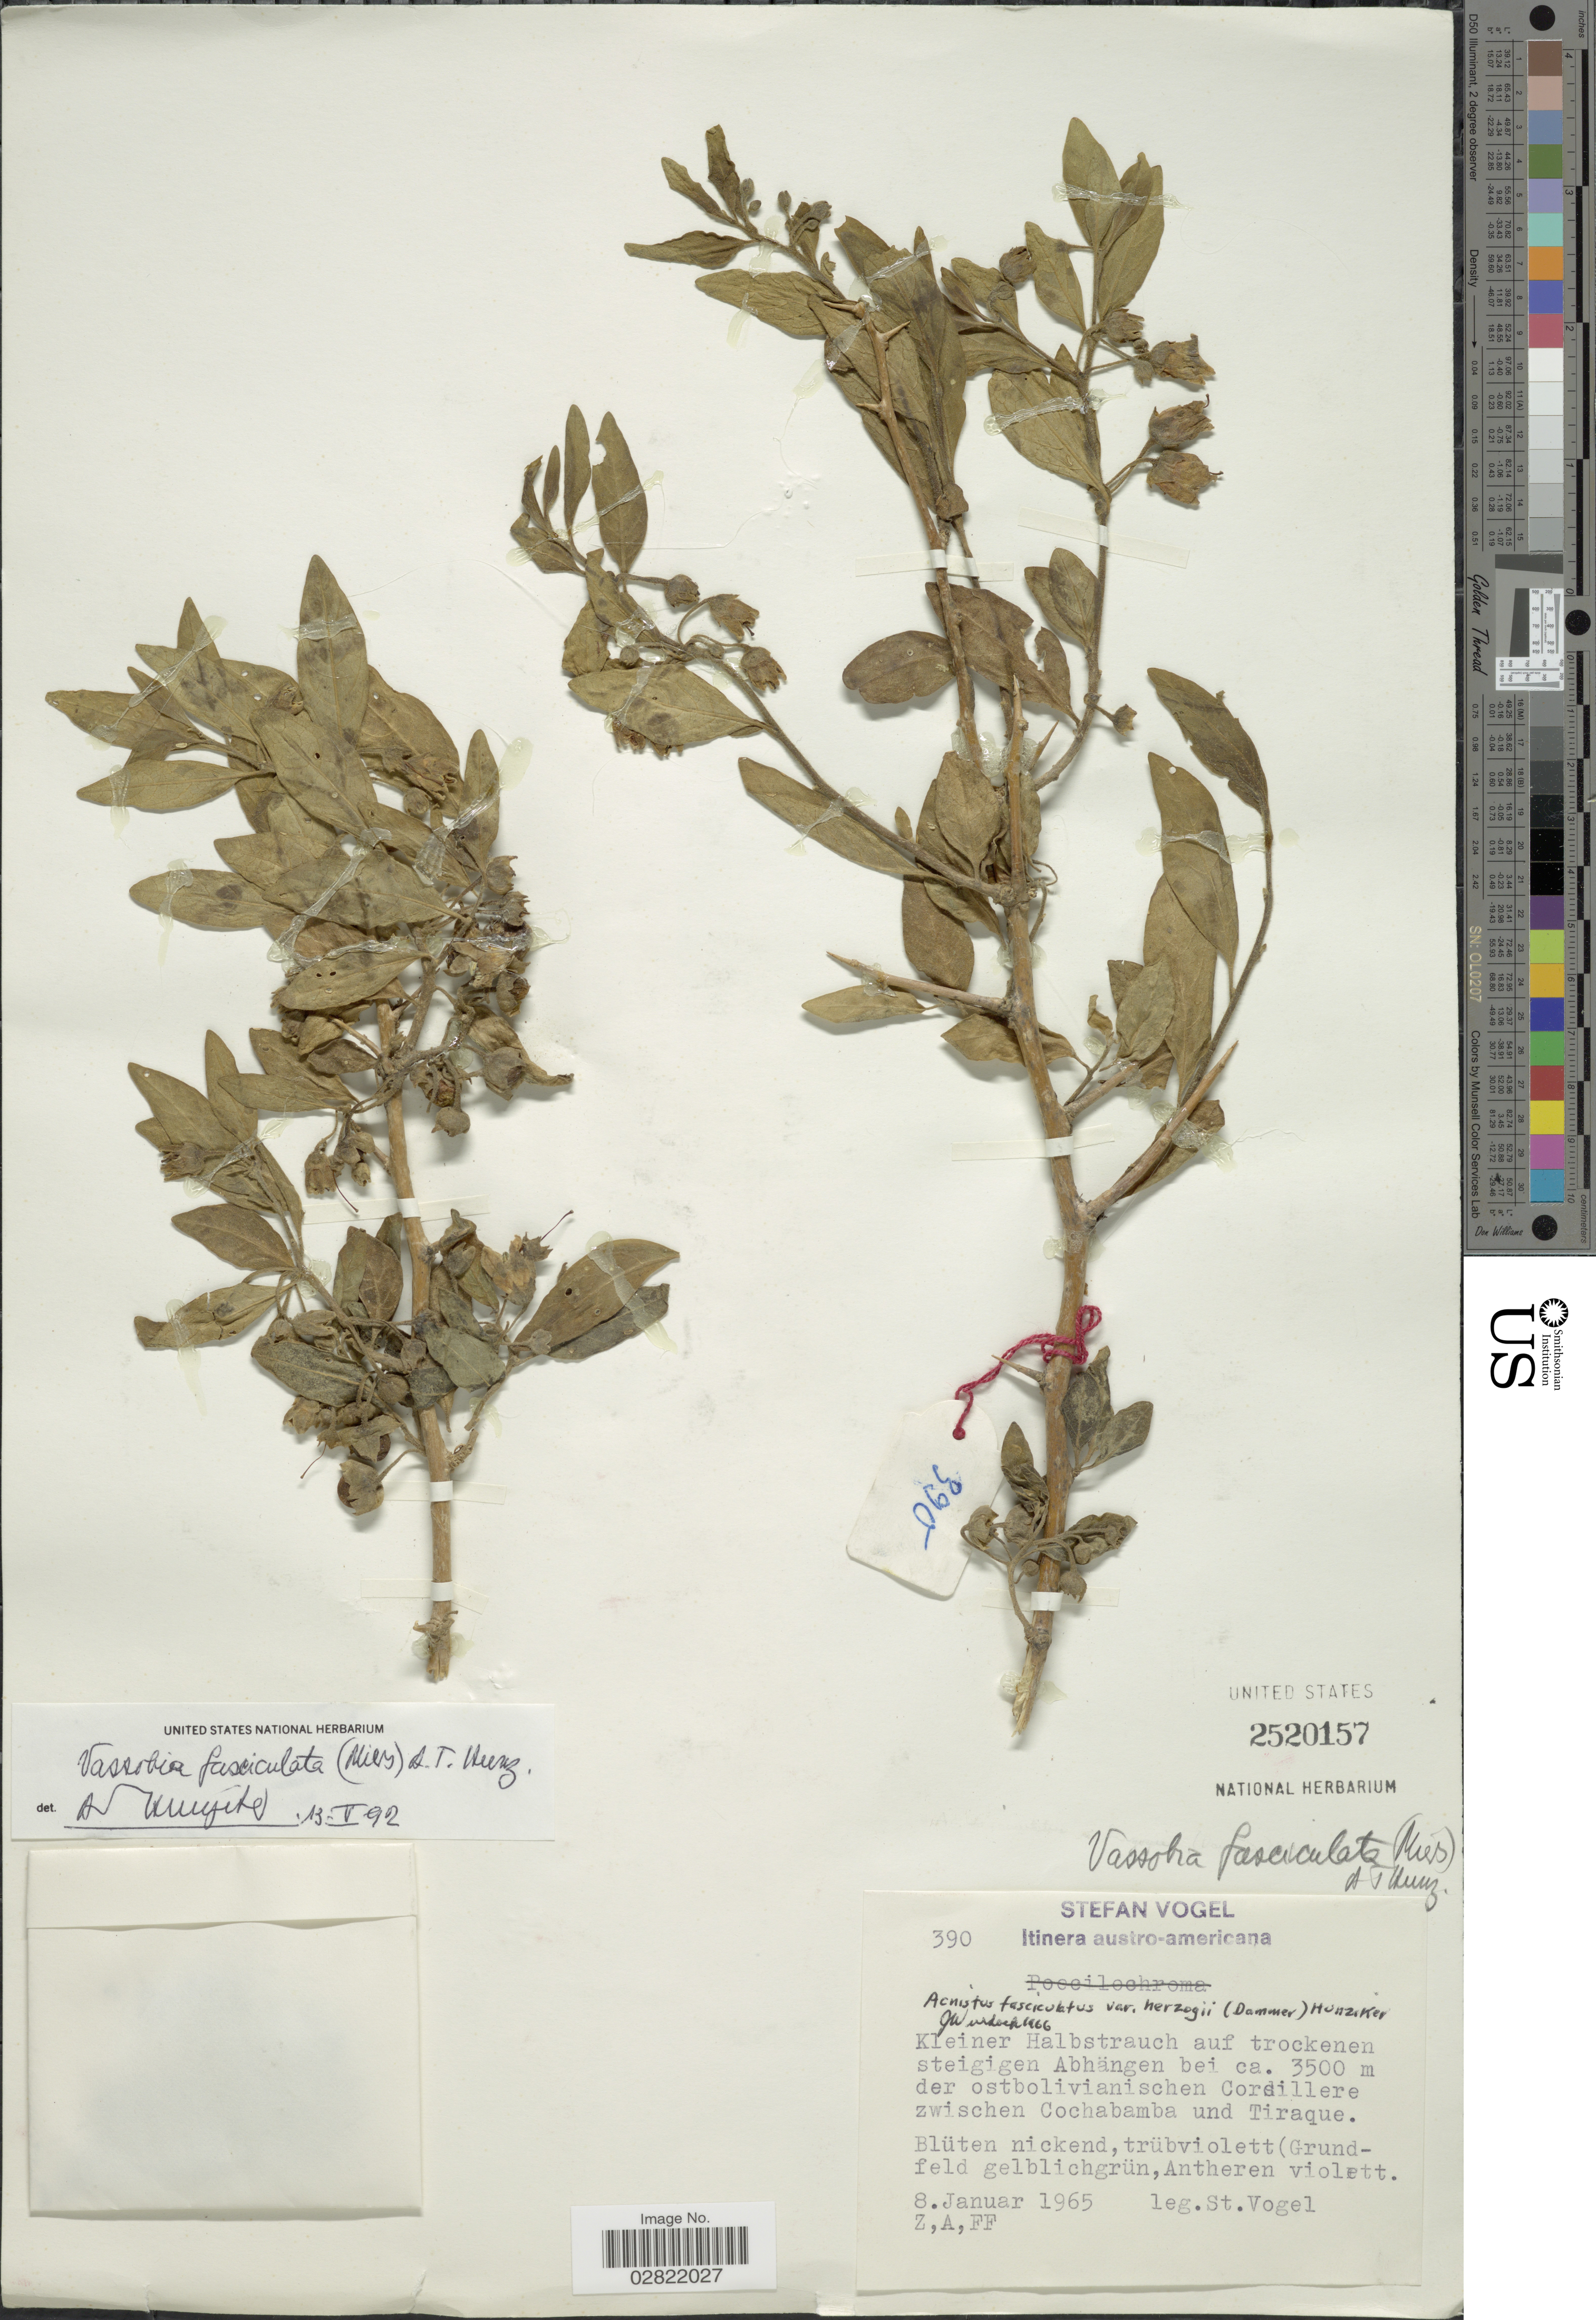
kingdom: Plantae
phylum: Tracheophyta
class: Magnoliopsida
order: Solanales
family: Solanaceae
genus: Vassobia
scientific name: Vassobia fasciculata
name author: (Miers) Hunz.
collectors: S. Vogel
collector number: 390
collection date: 1965-01-08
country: Bolivia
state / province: Cochabamba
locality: Cordillere zwischen Cochabamba und Tiraque. Itinera austro-americana.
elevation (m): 3500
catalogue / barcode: US 2520157